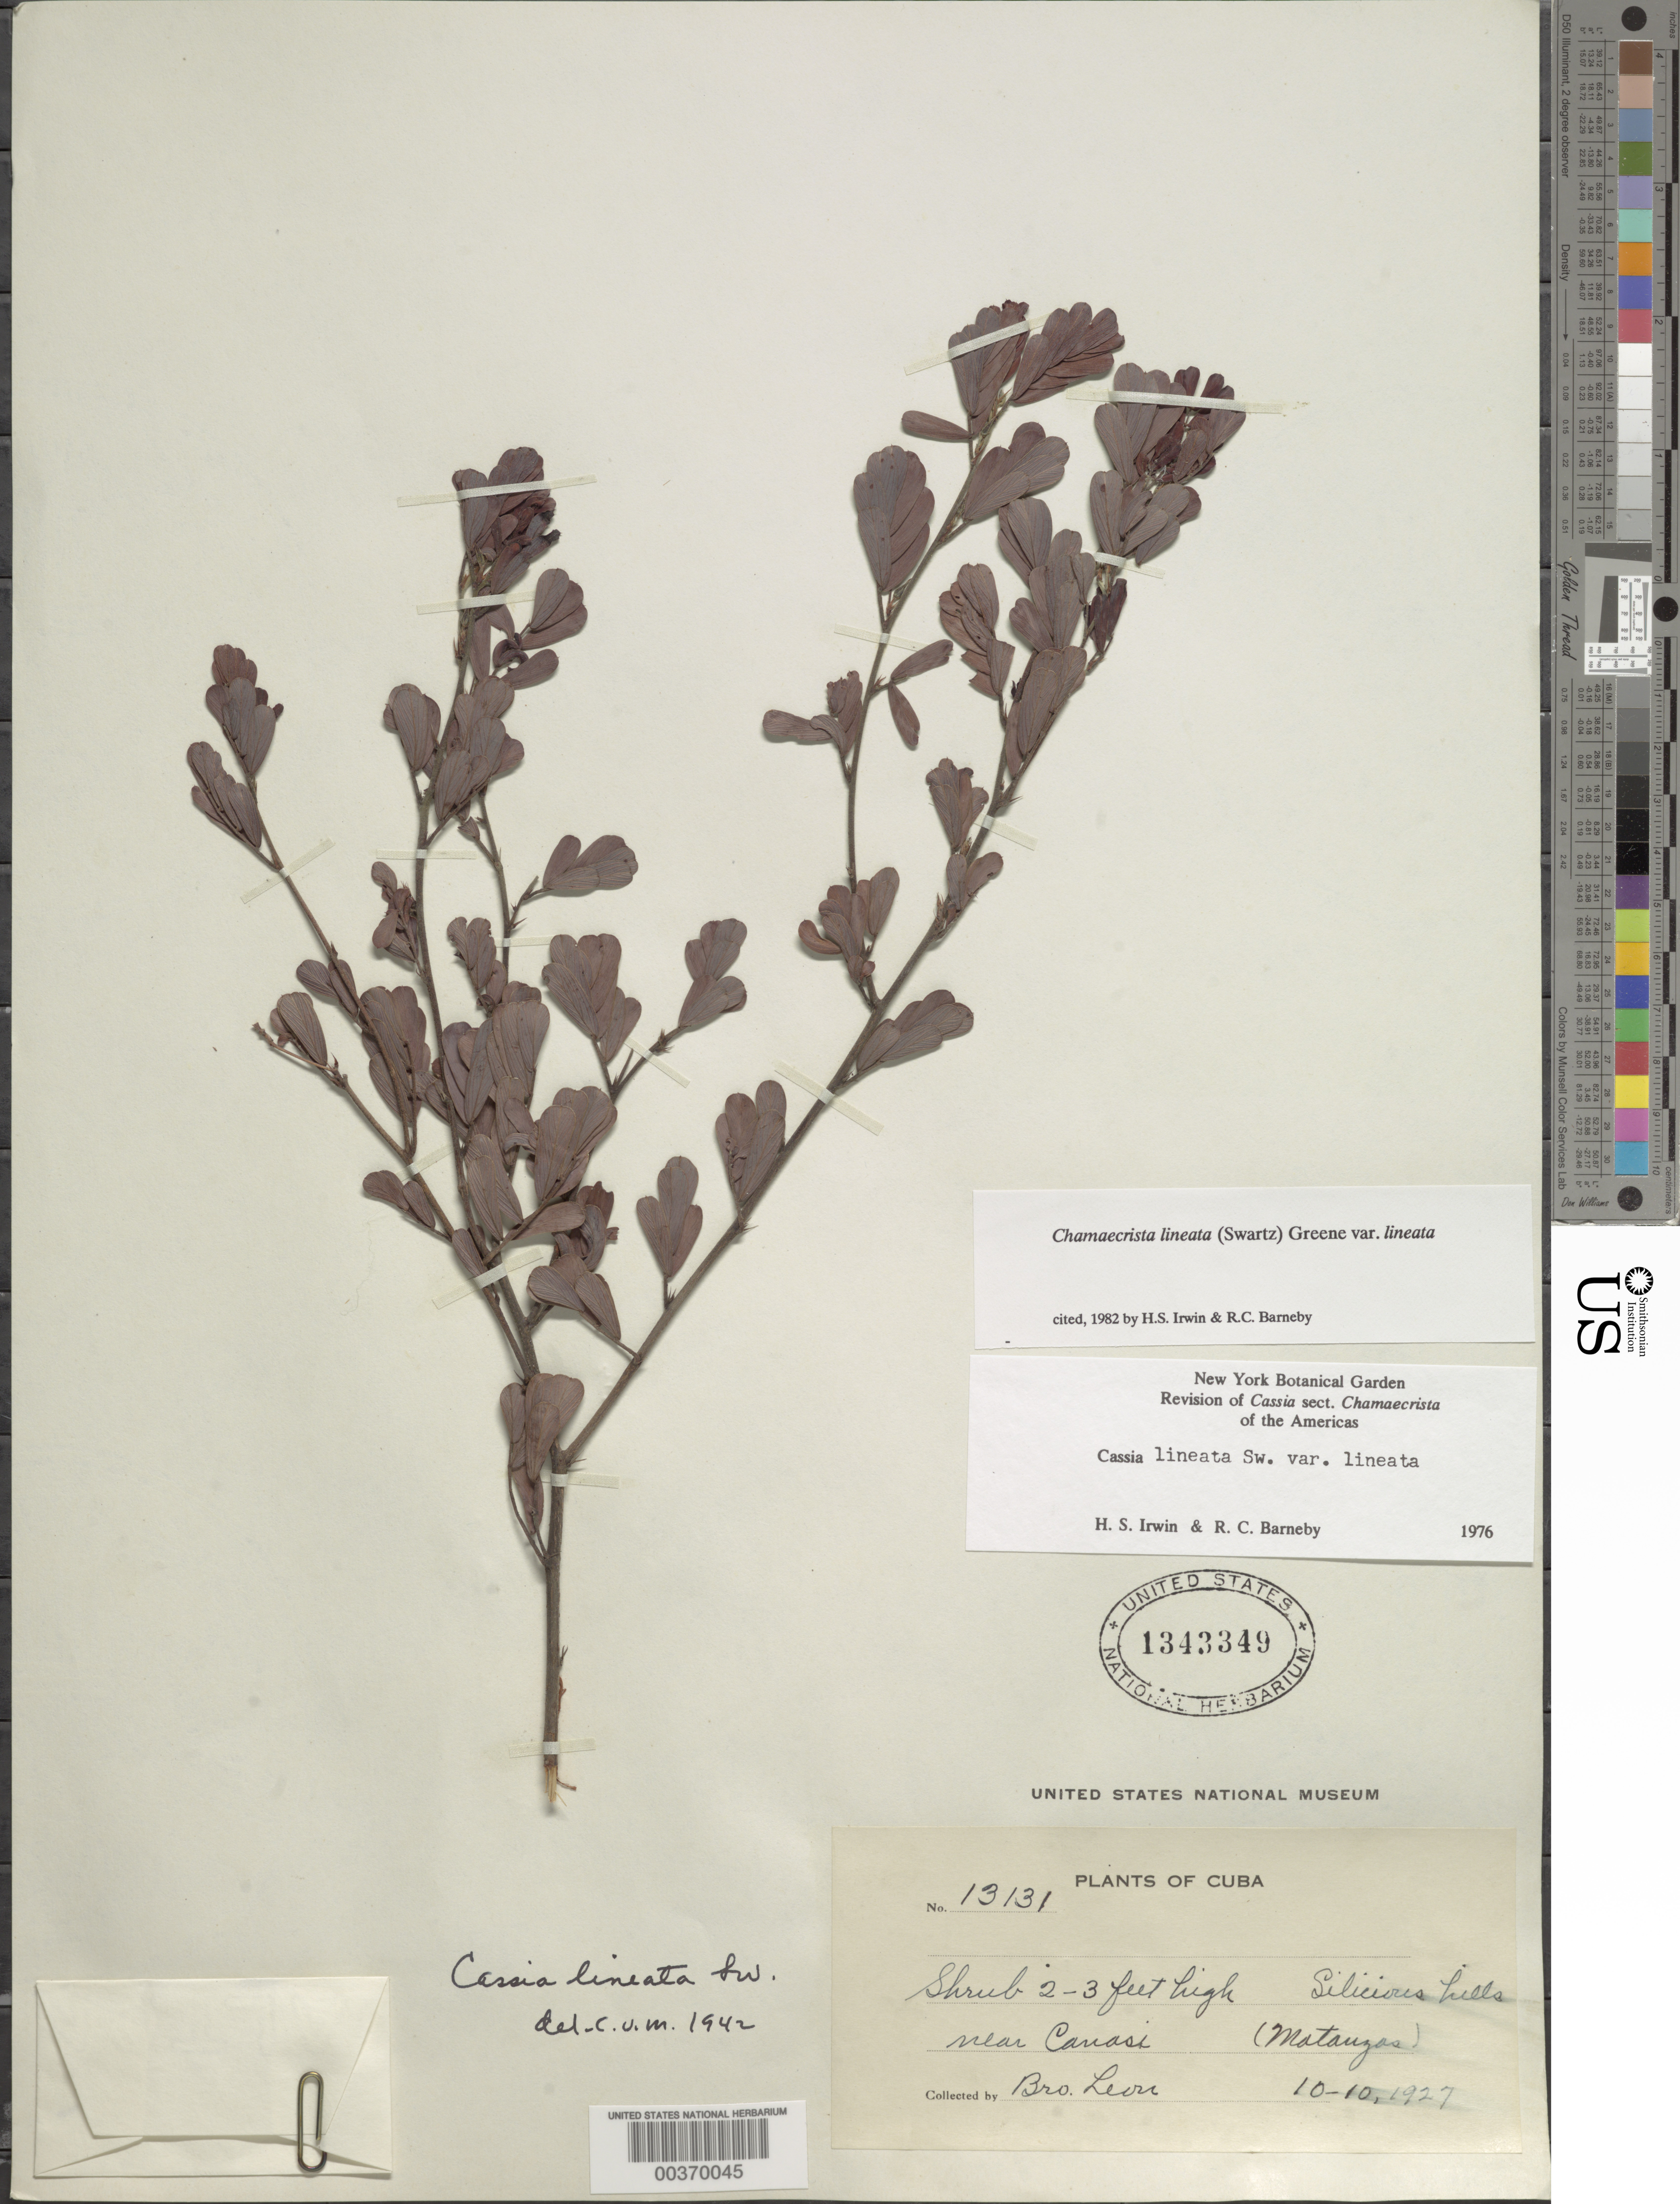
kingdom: Plantae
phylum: Tracheophyta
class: Magnoliopsida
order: Fabales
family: Fabaceae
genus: Chamaecrista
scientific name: Chamaecrista lineata var. lineata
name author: (Sw.) Greene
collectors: Bro. León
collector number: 13131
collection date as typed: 10 Oct 1927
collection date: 1927-10-10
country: Cuba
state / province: Matanzas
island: Greater Antilles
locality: Near canasi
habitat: Silicious hills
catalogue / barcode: US 1343349